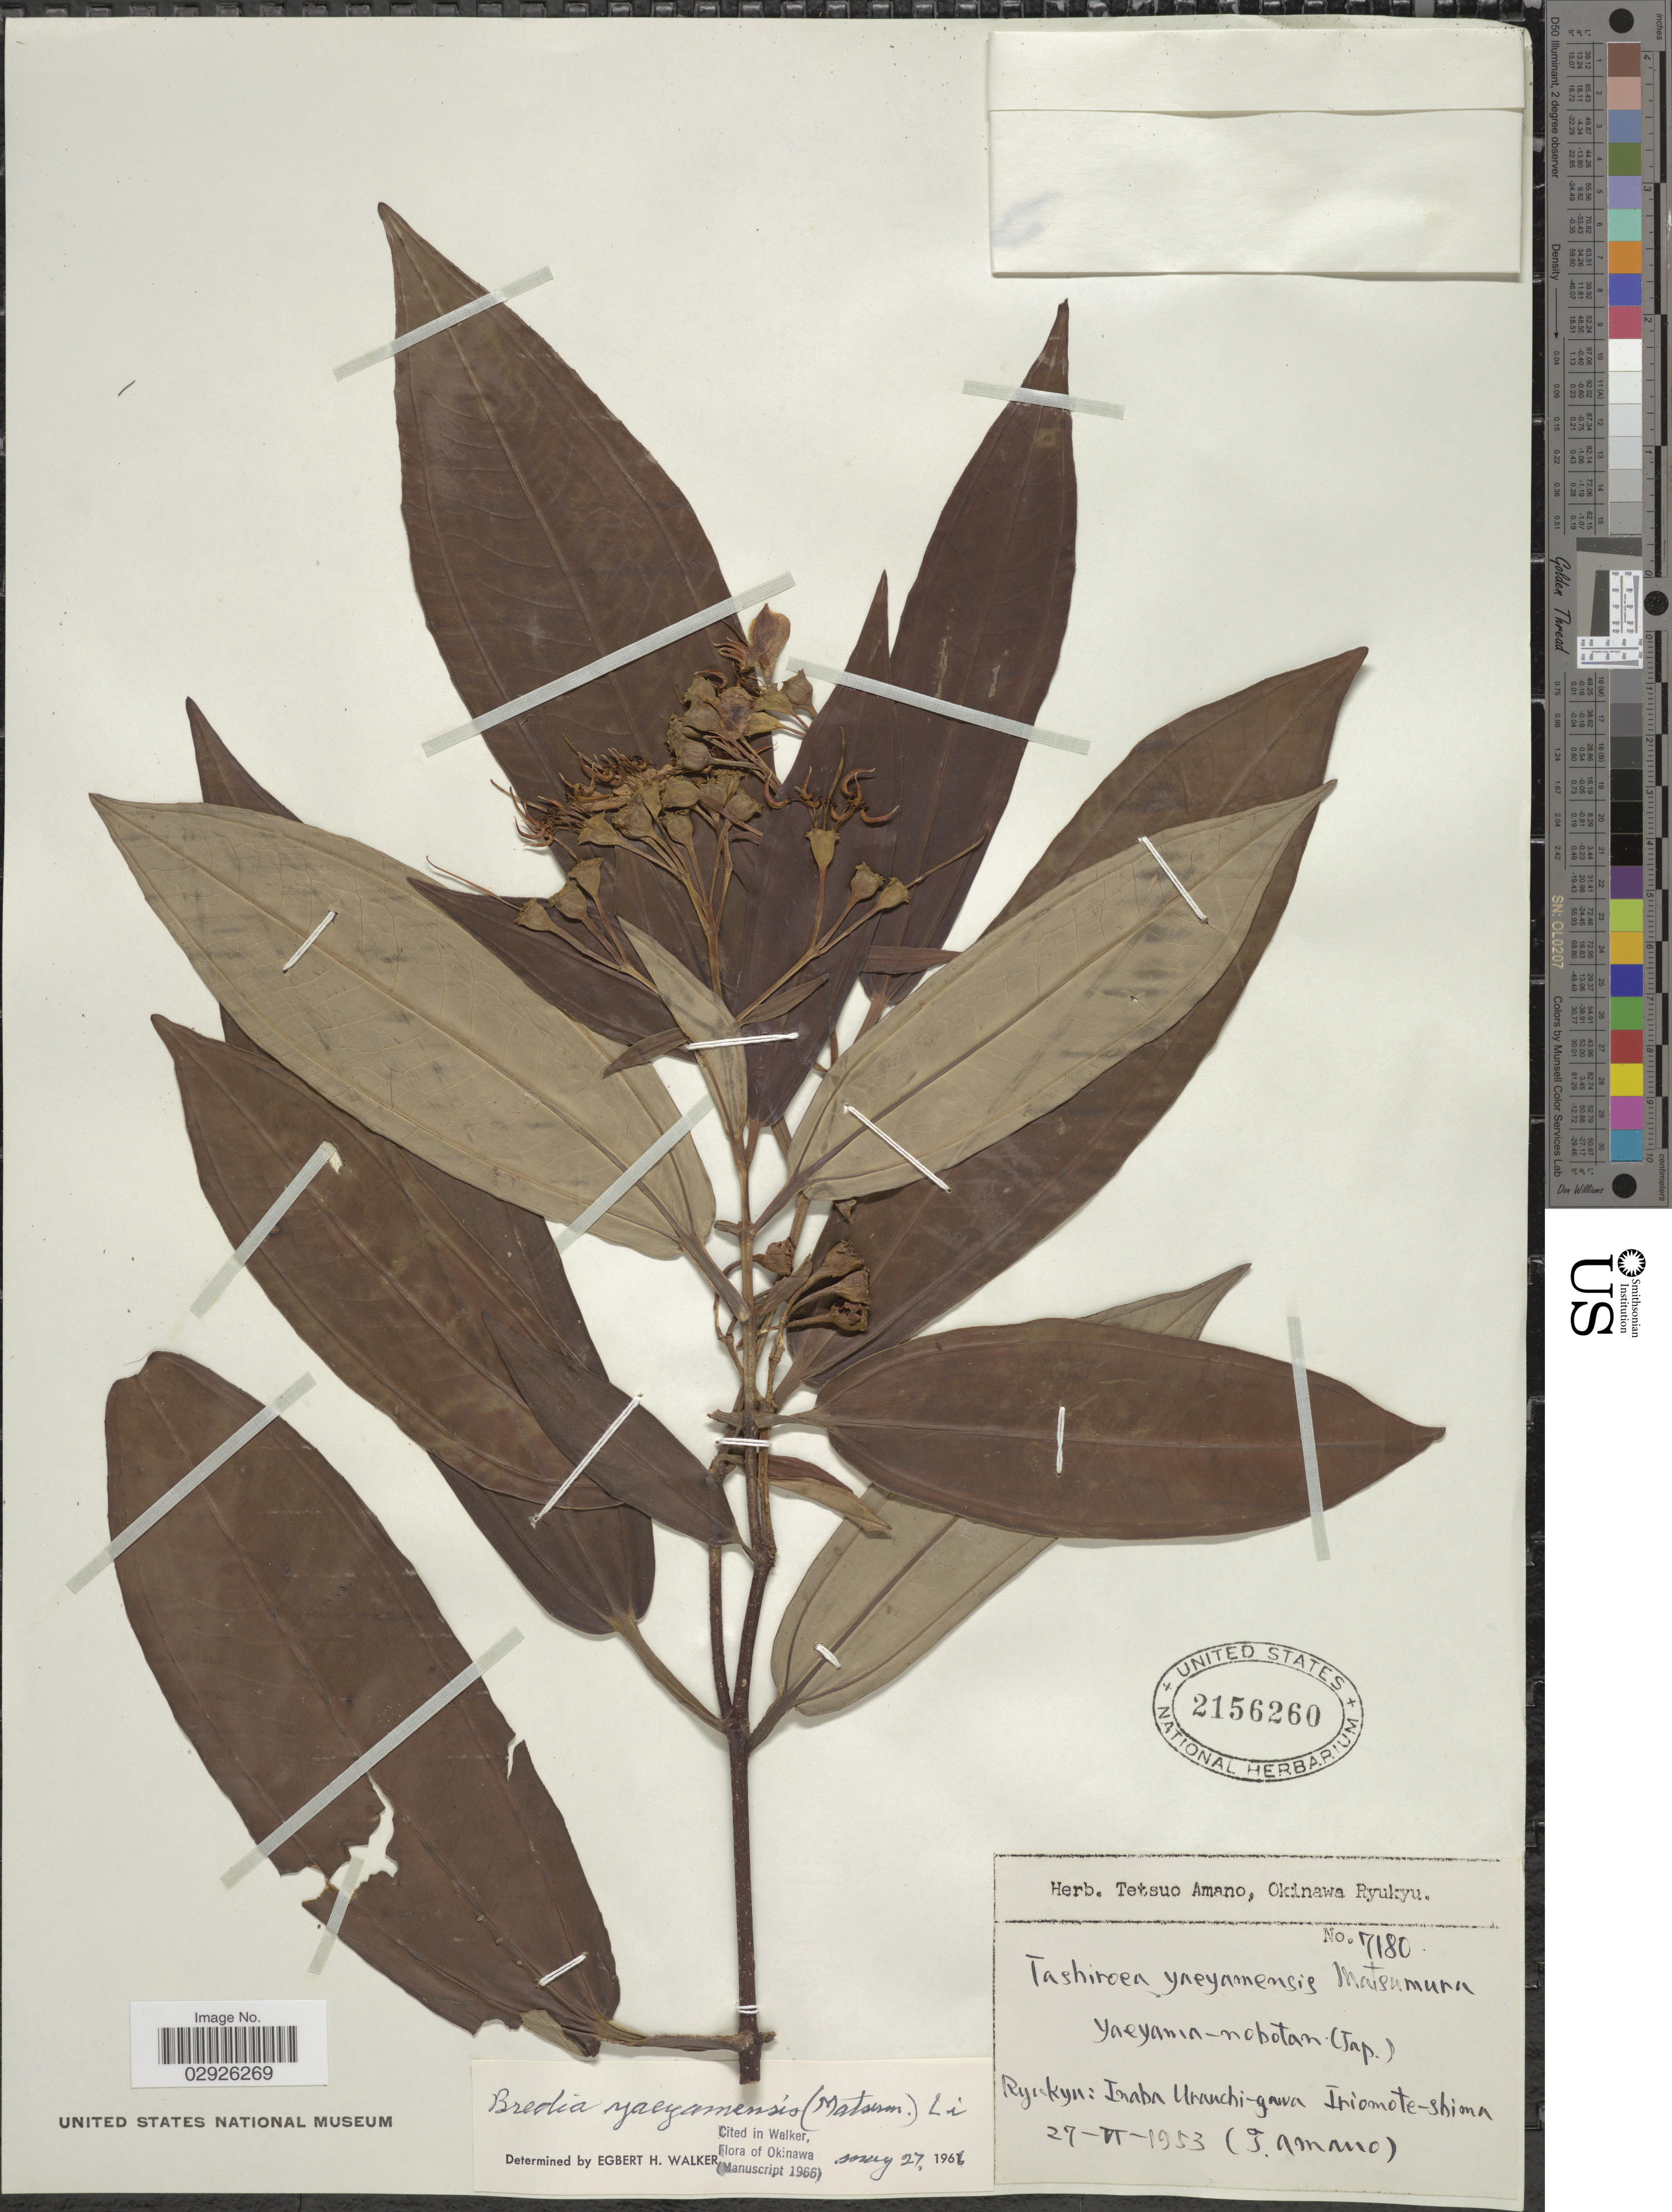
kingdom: Plantae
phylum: Tracheophyta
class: Magnoliopsida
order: Myrtales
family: Melastomataceae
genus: Tashiroea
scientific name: Tashiroea yaeyamensis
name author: Matsum.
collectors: T. Amano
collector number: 7180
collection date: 1953-06-27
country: Japan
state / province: Okinawa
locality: Ryukyu: Inaba Uranchi-gawa, Iriomote-Shima.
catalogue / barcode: US 2156260